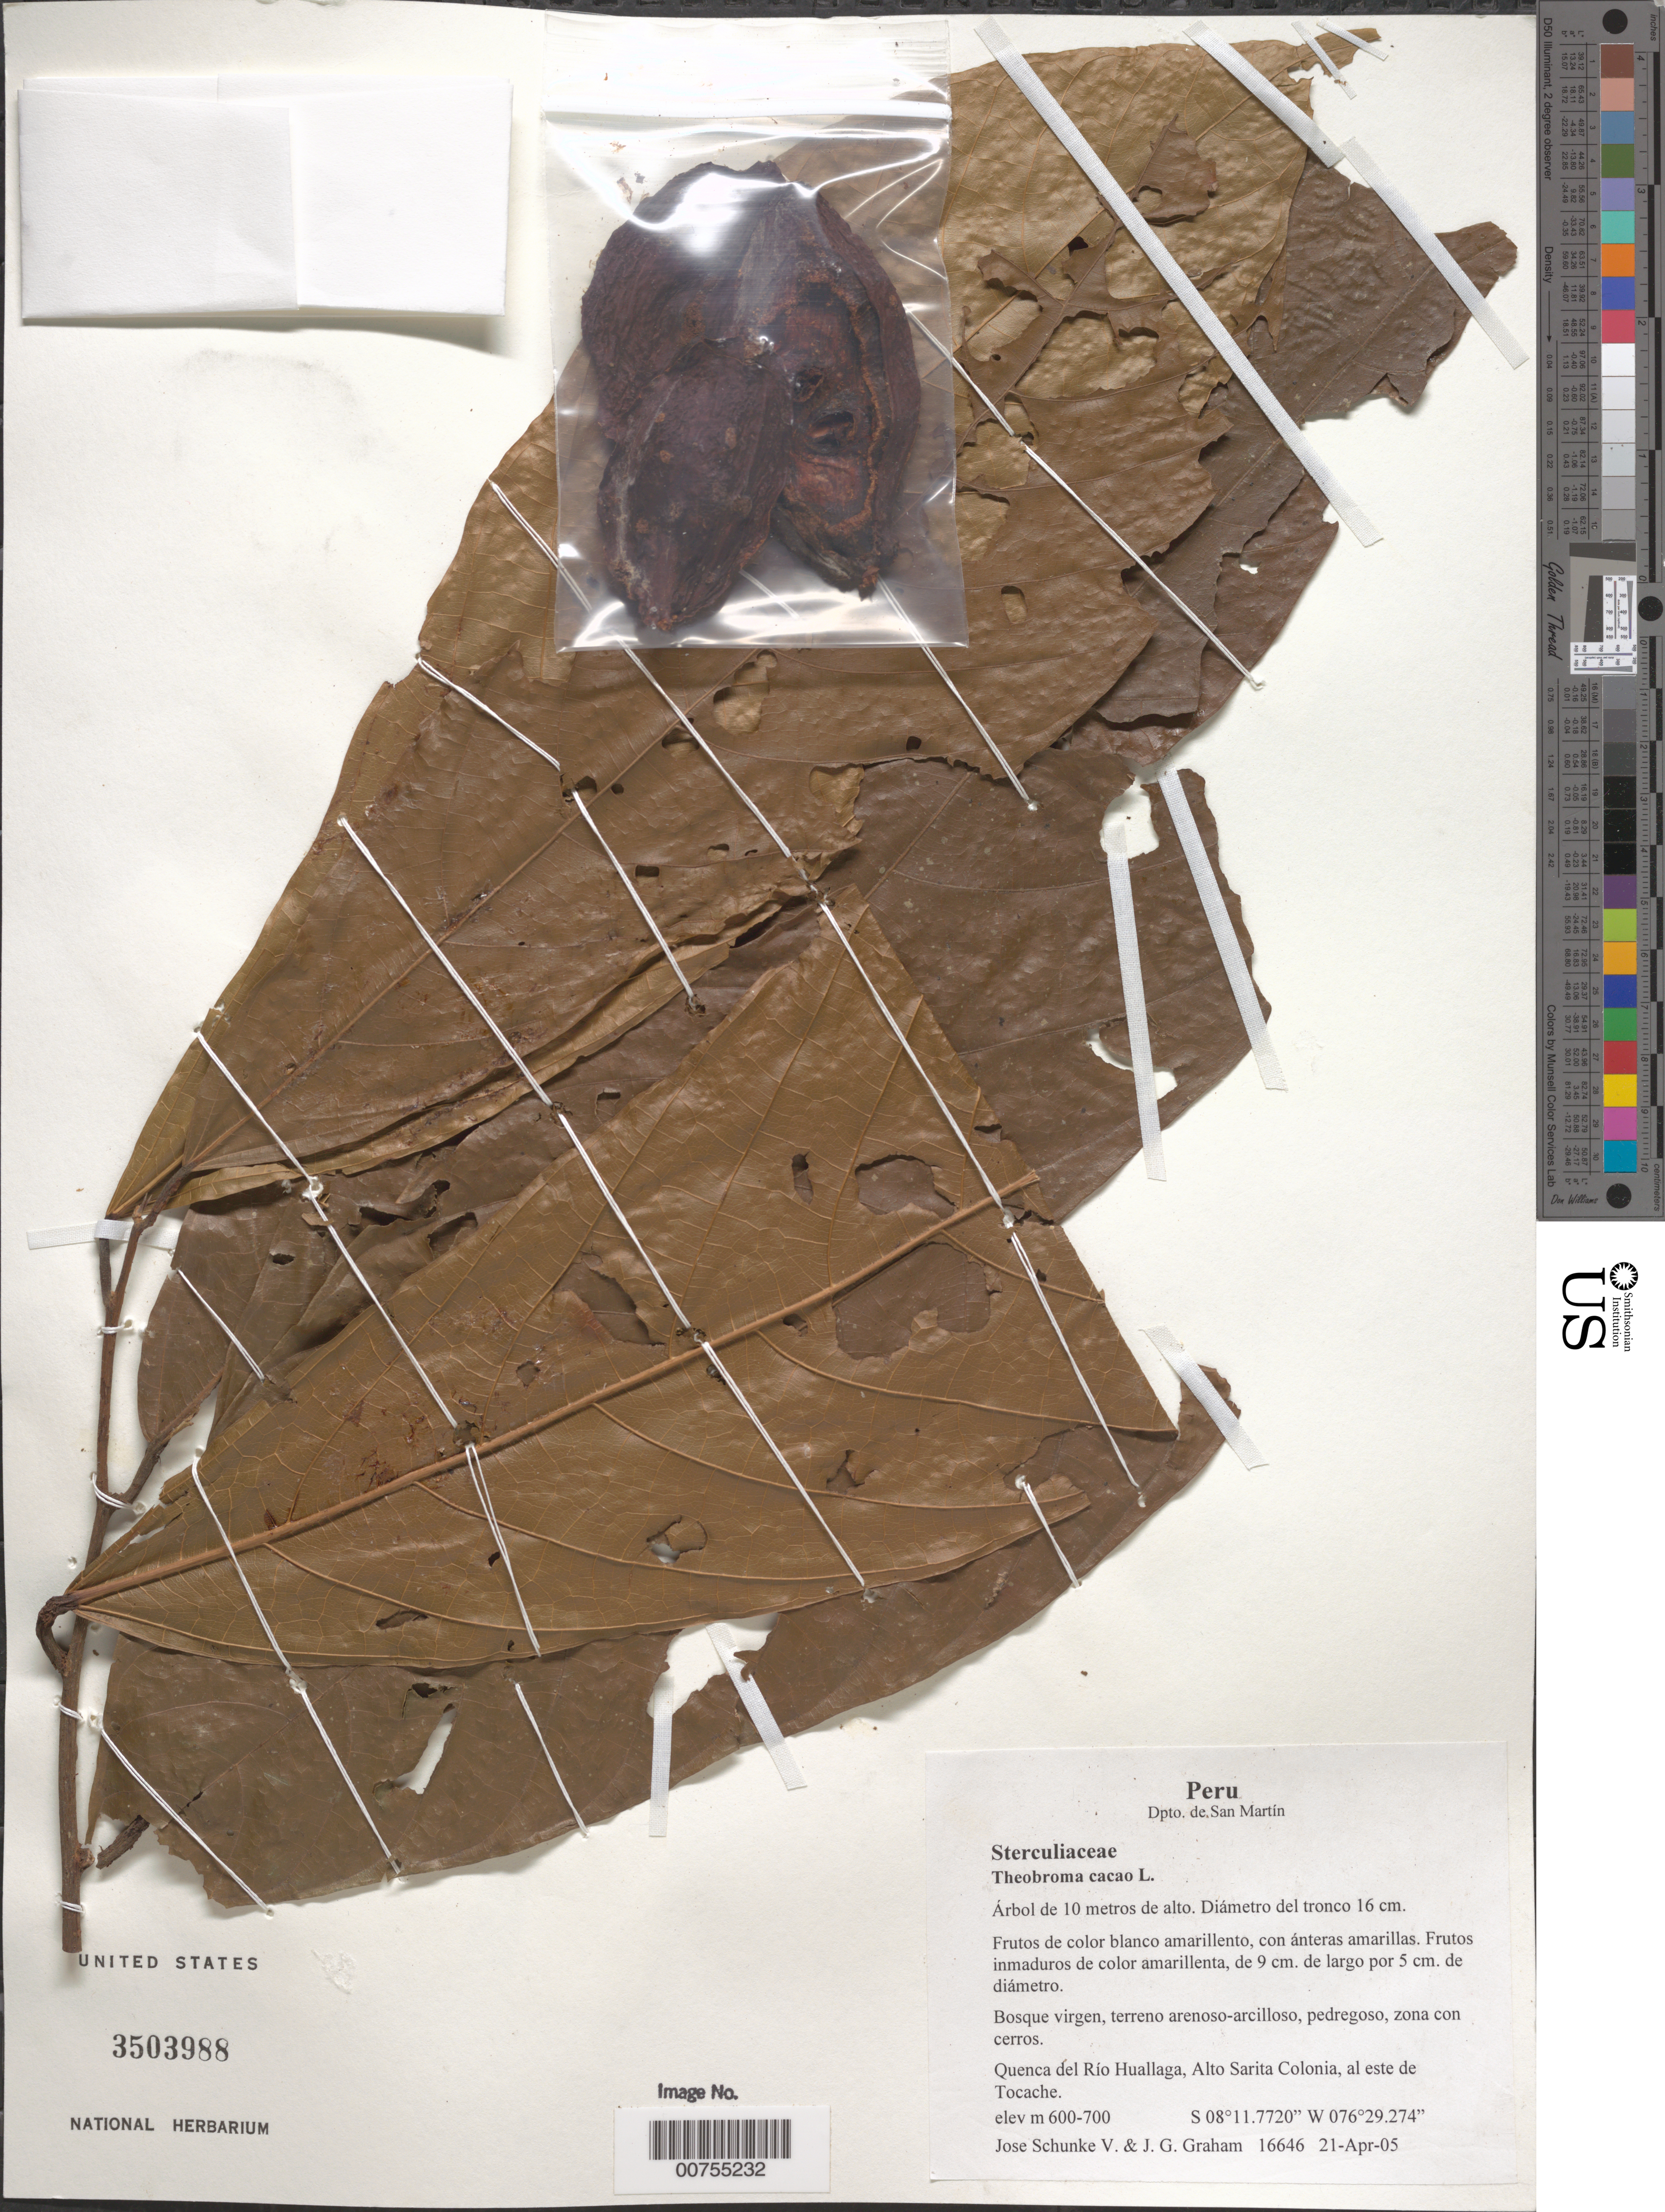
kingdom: Plantae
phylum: Tracheophyta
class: Magnoliopsida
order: Malvales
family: Malvaceae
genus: Theobroma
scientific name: Theobroma cacao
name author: L.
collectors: J. Schunke Vigo & J. Graham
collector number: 16646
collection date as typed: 21 Apr 2005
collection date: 2005-04-21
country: Peru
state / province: San Martín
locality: Cuenca del Río Huallaga, Alto Sarita Colonia, al este de Tocache.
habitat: Bosque virgen, terreno arenoso-arcilloso, pedregoso, zona con cerros.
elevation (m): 600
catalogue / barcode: US 3503988